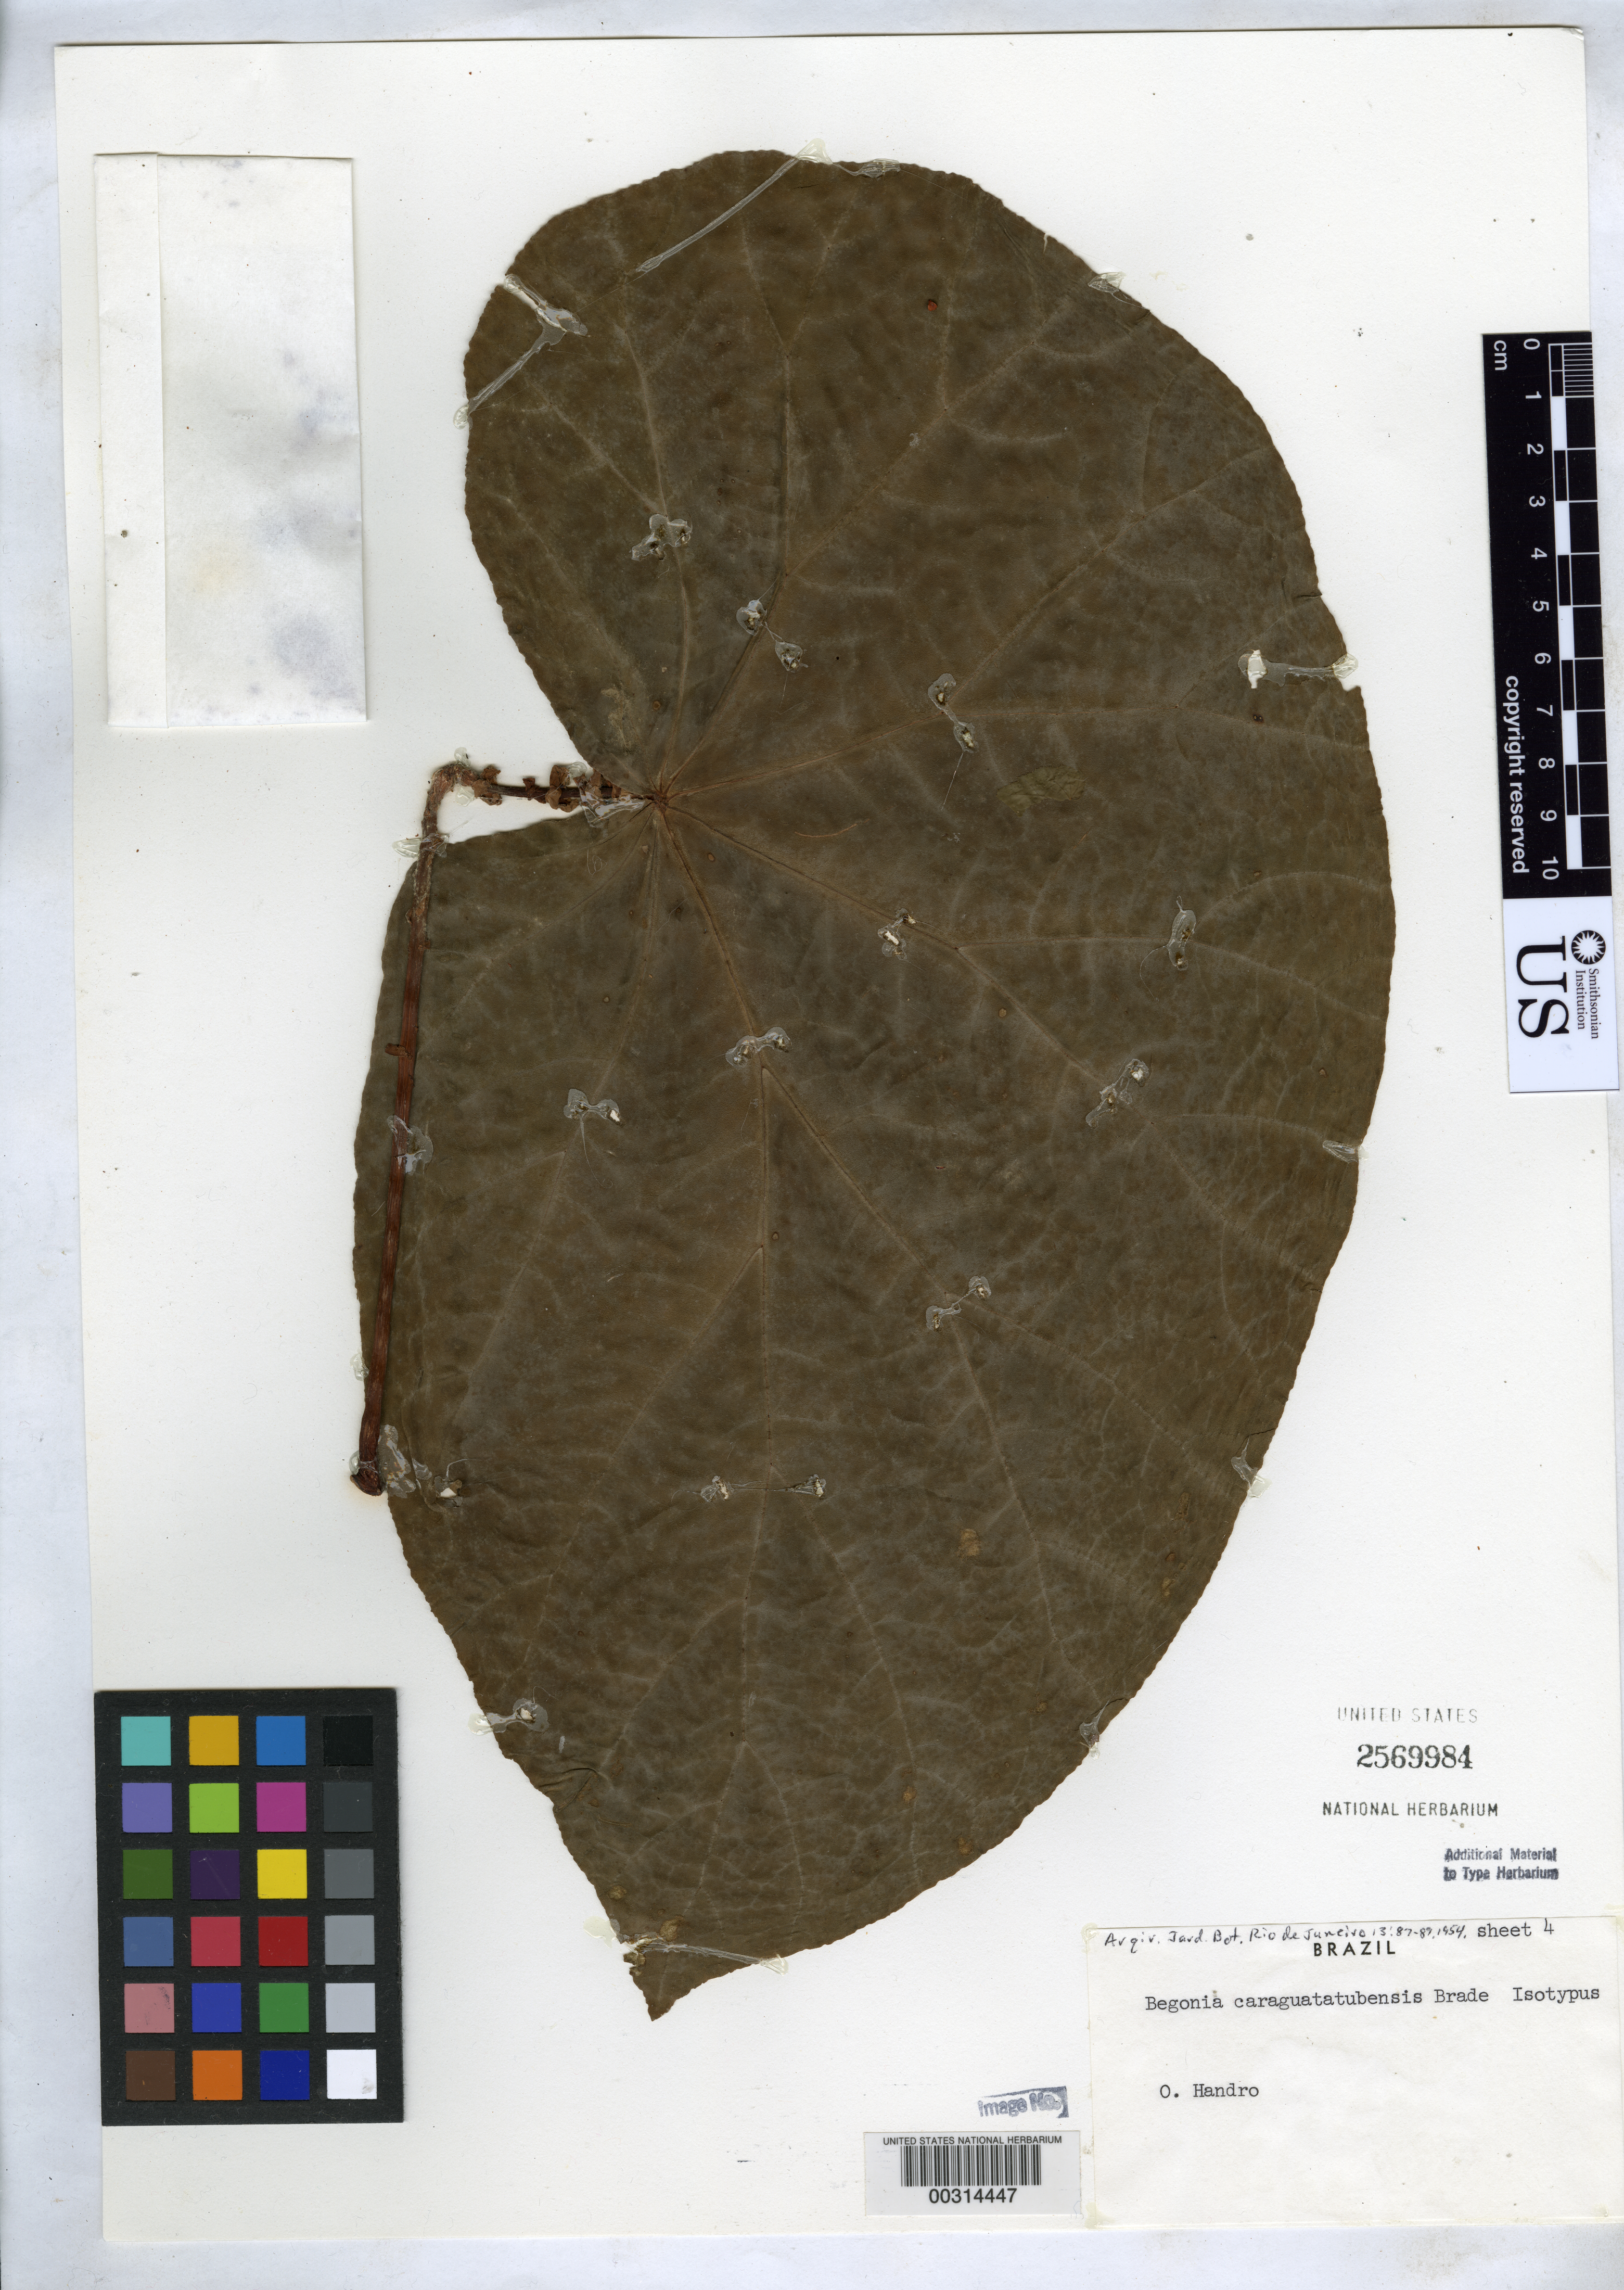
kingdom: Plantae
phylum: Tracheophyta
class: Magnoliopsida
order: Cucurbitales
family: Begoniaceae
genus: Begonia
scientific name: Begonia caraguatatubensis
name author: Brade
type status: Isotype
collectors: O. Handro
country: Brazil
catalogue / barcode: US 2569984